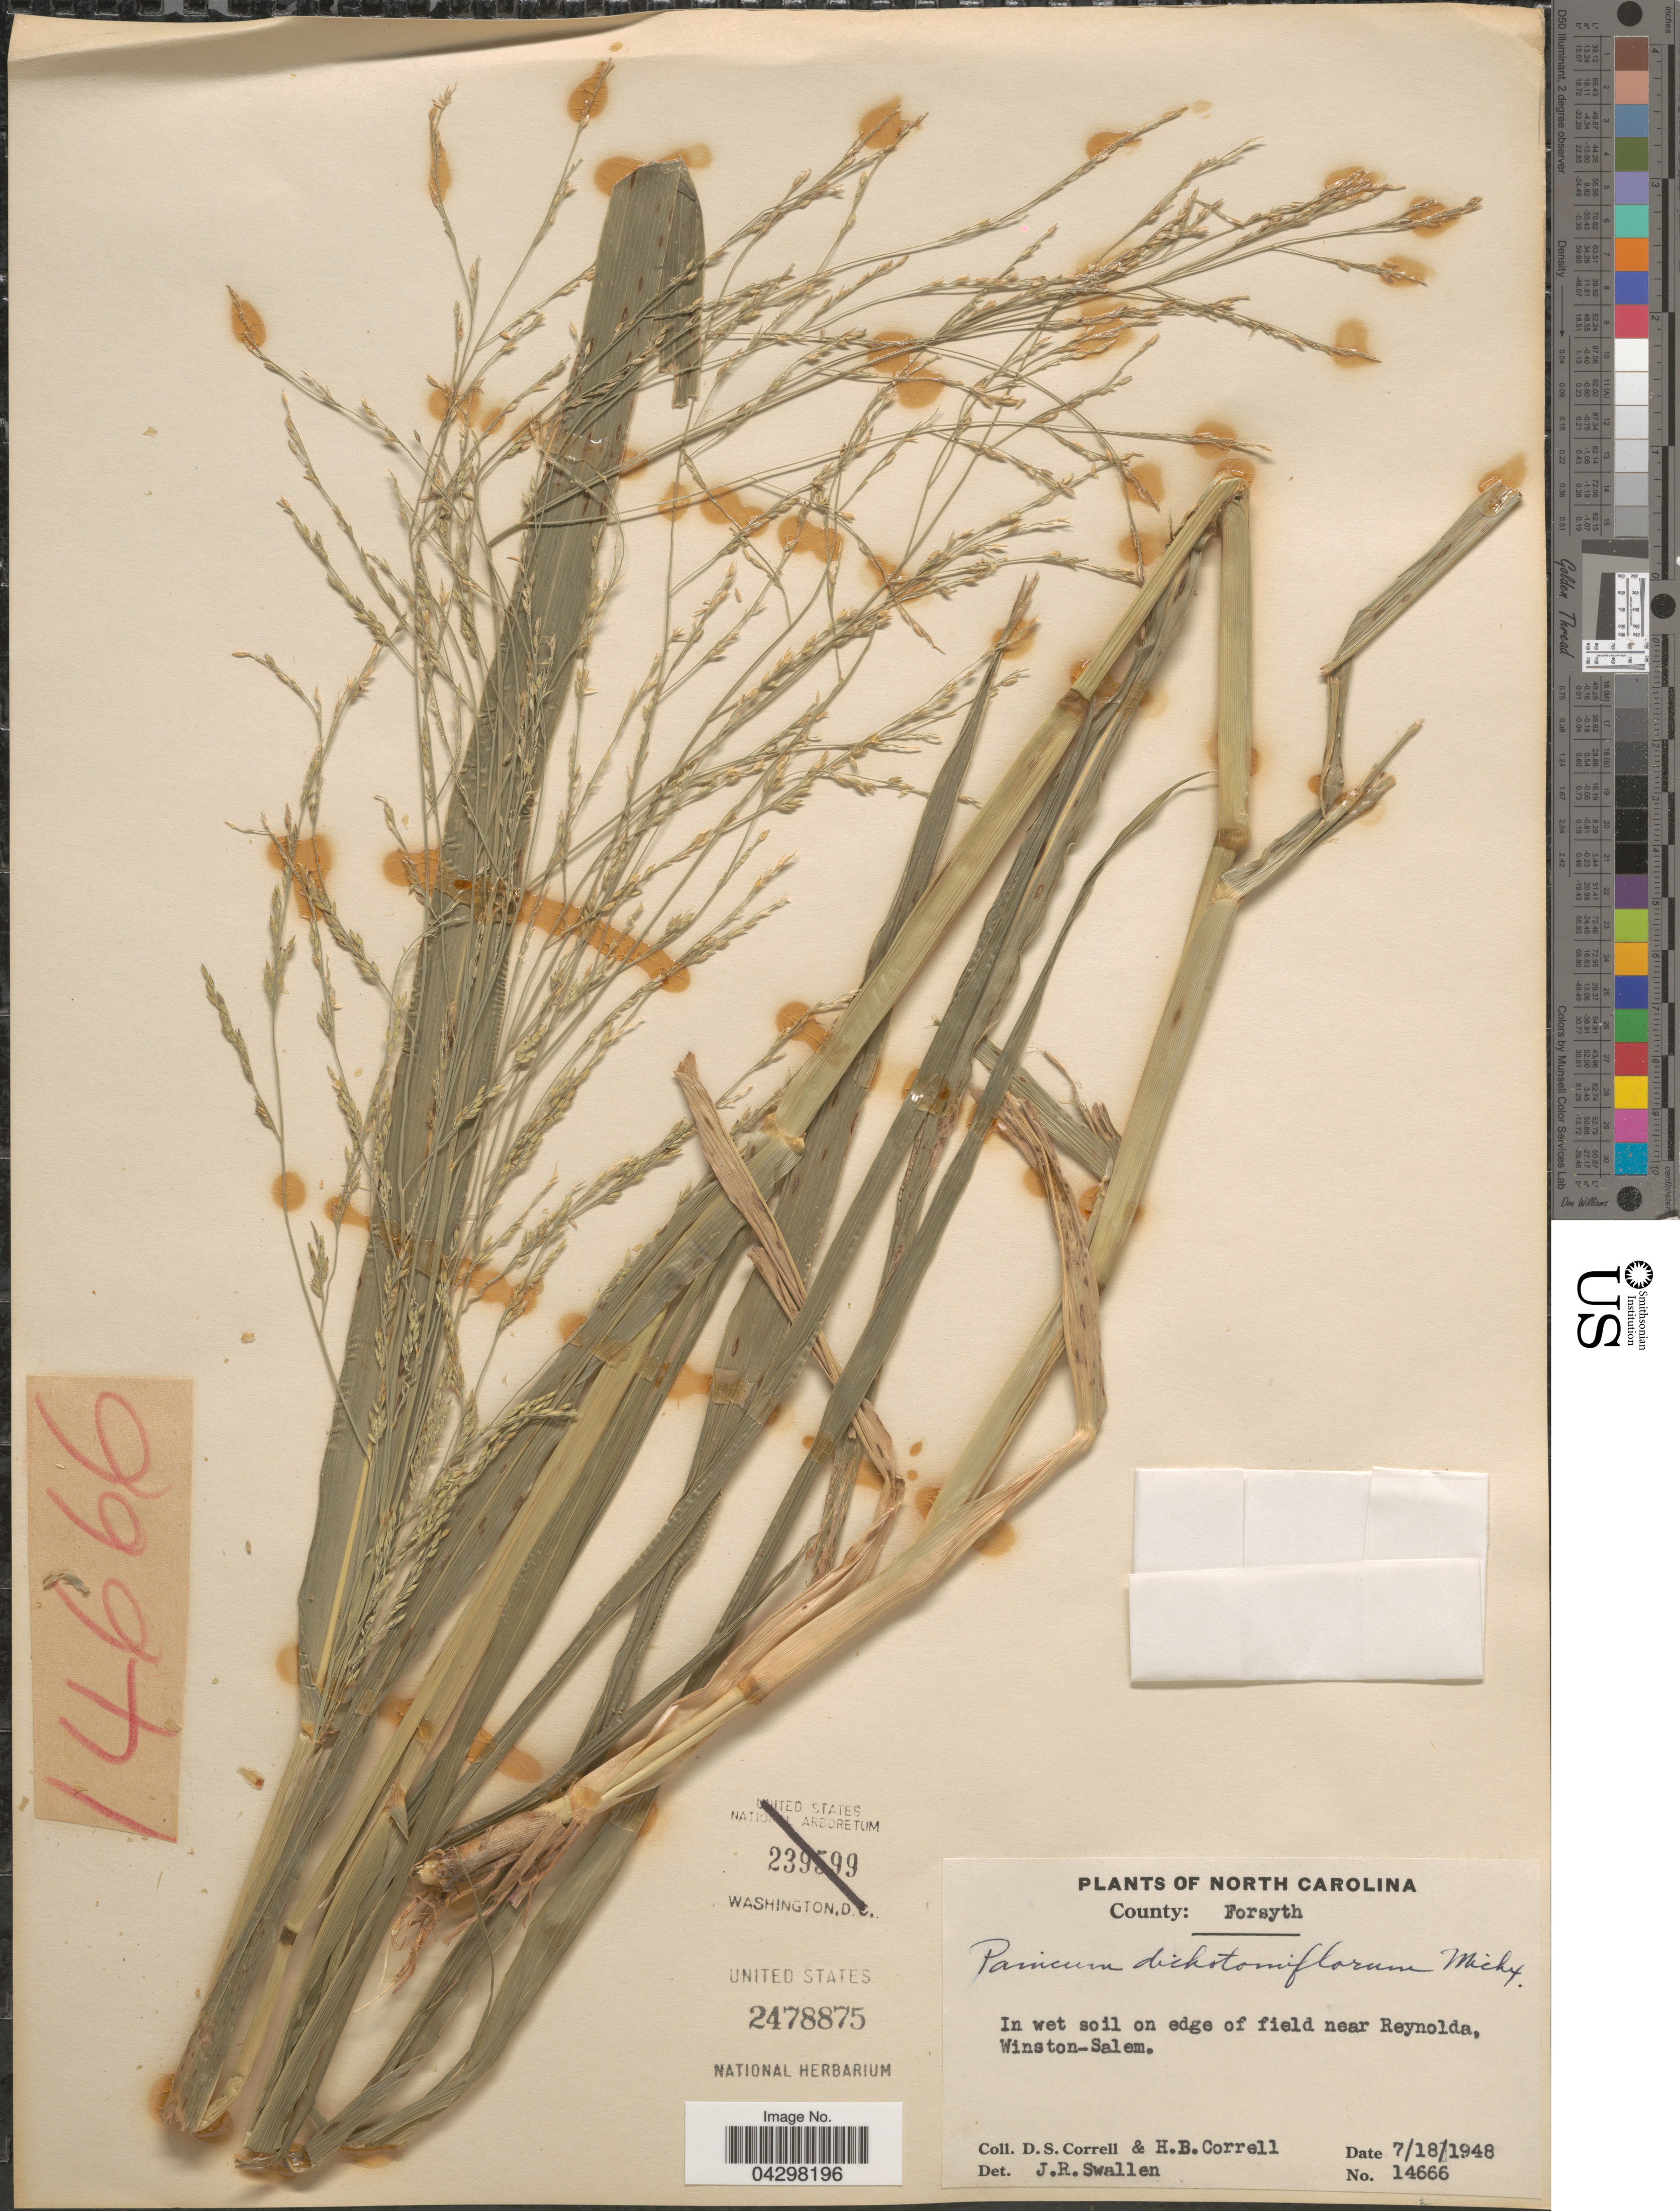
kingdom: Plantae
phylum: Tracheophyta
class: Liliopsida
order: Poales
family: Poaceae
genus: Panicum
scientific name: Panicum dichotomiflorum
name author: Michx.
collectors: D. S. Correll & H. Correll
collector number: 14666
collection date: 1948-07-18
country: United States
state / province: North Carolina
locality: County: Forsyth. In wet soil on edge of field near Reynolda, Winston-Salem.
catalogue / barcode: US 2478875